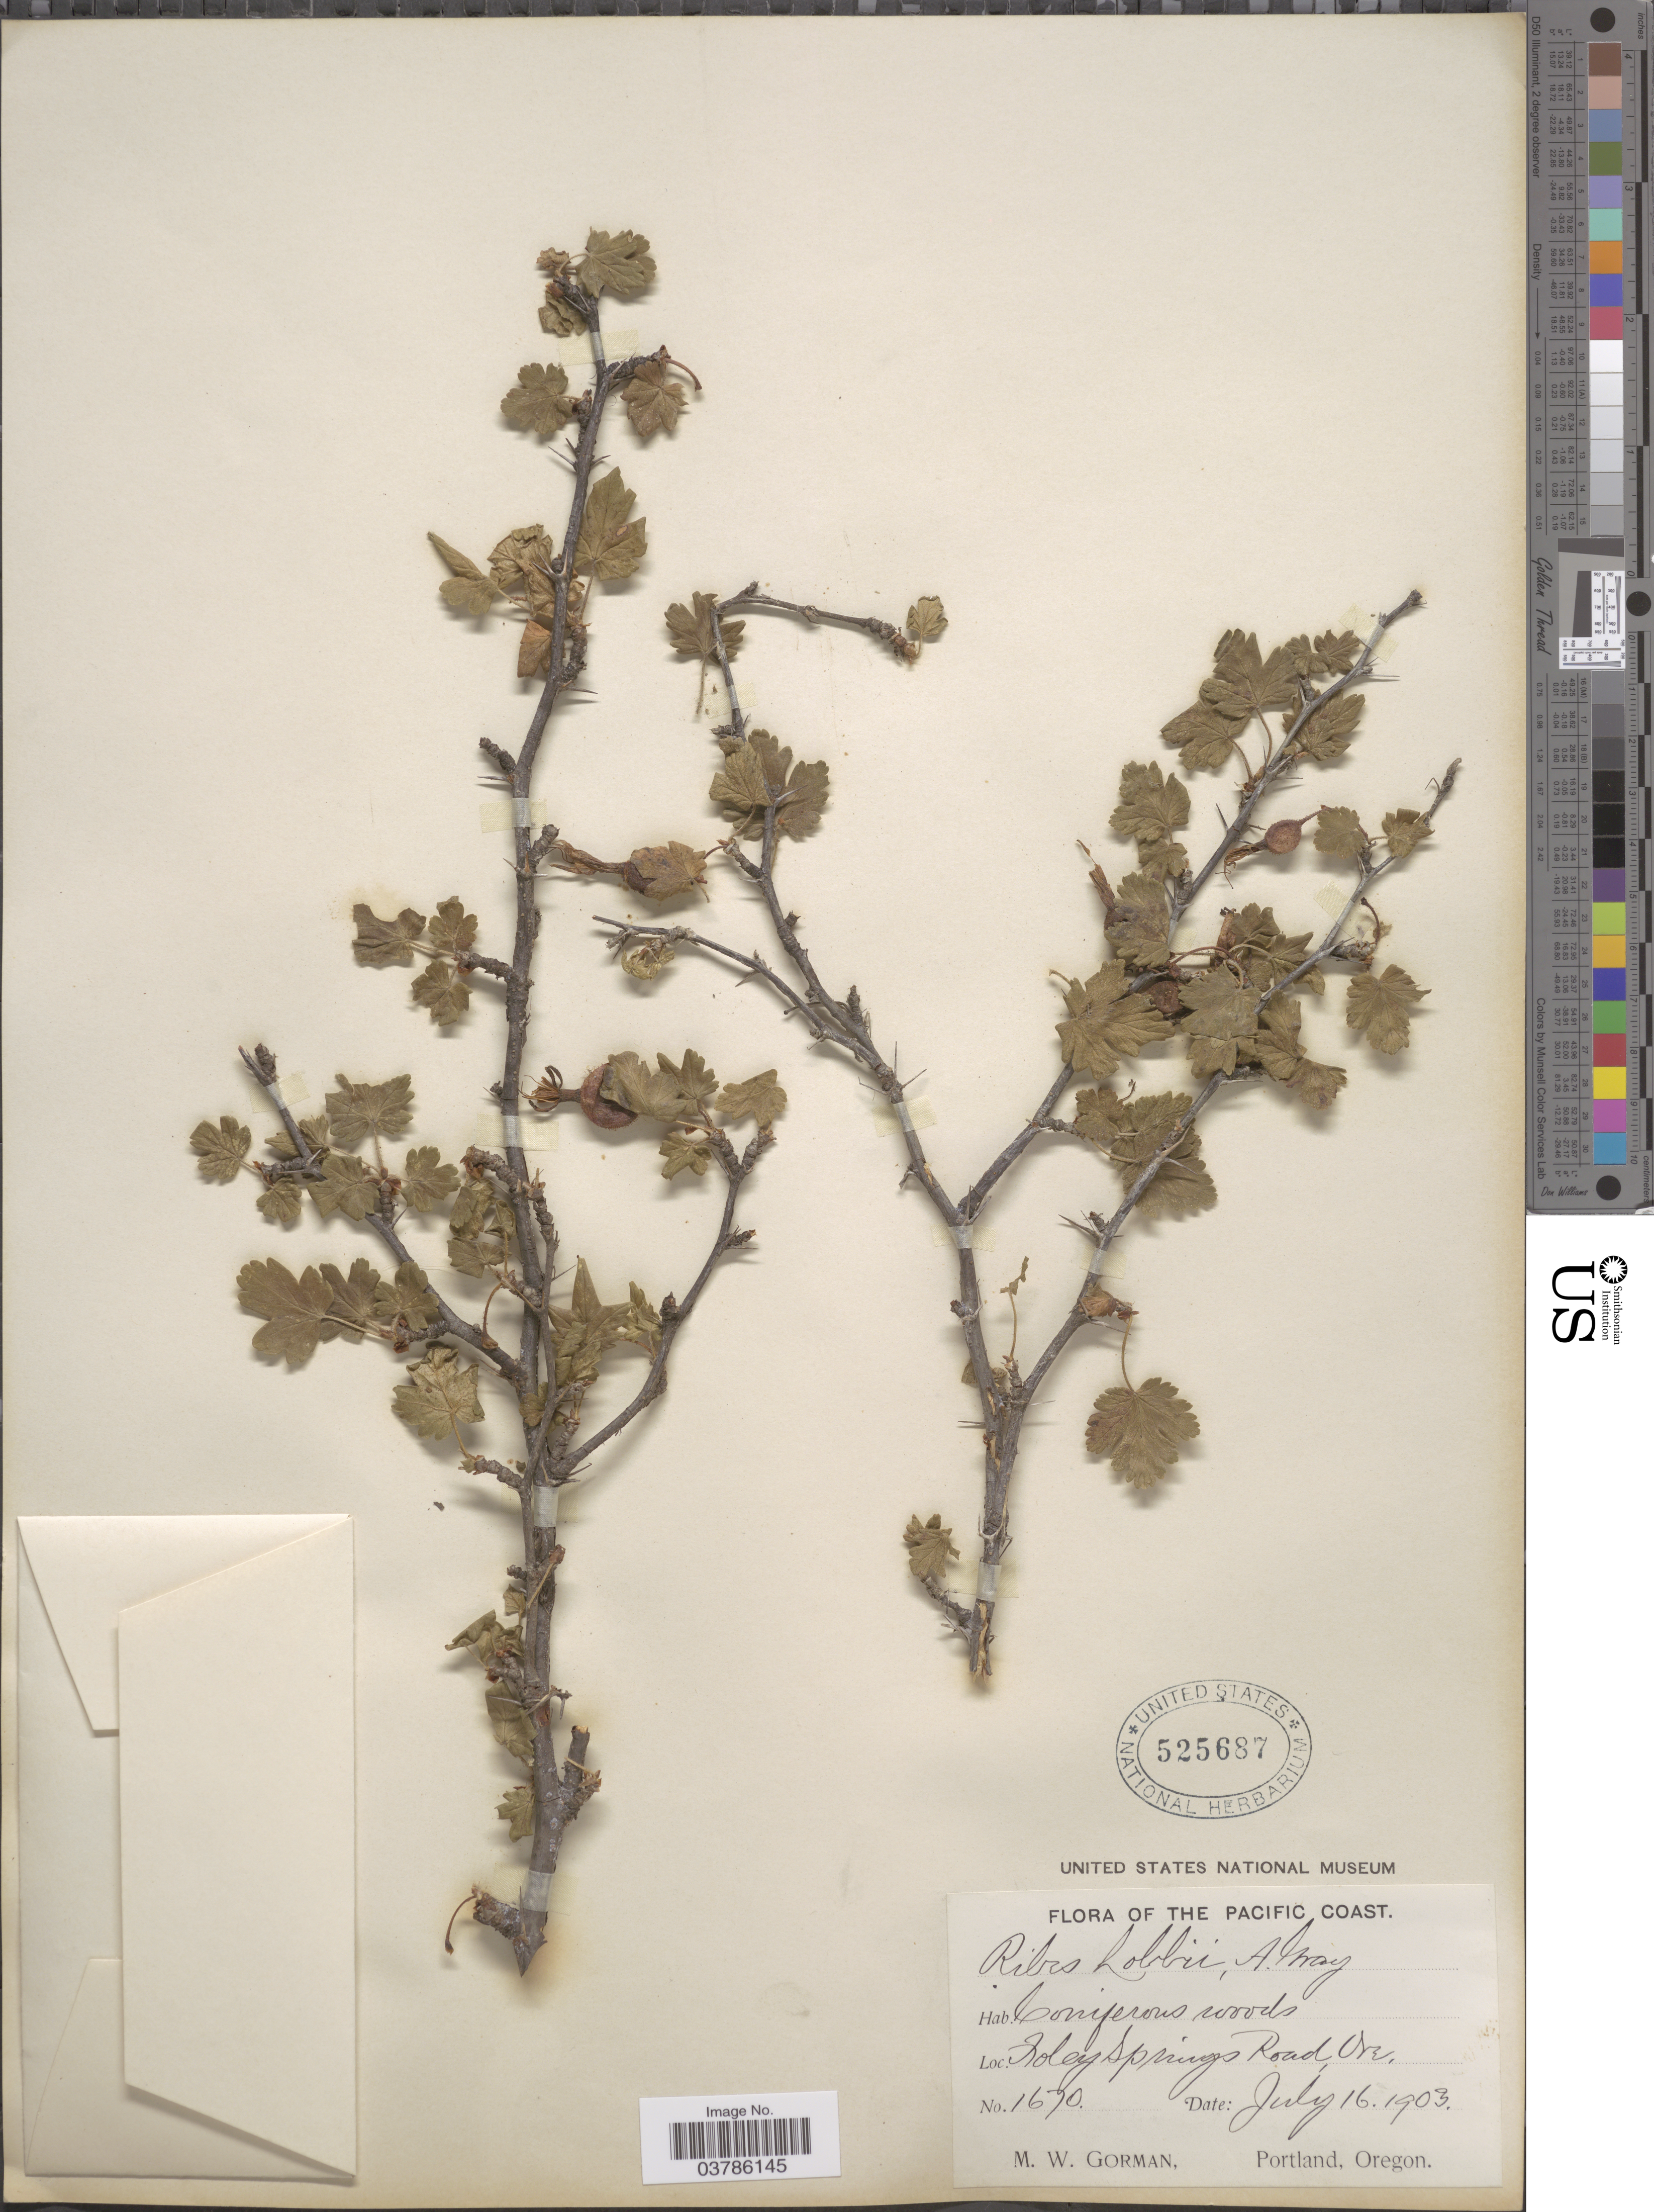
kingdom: Plantae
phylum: Tracheophyta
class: Magnoliopsida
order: Saxifragales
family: Grossulariaceae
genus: Ribes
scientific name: Ribes lobbii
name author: A. Gray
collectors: M. W. Gorman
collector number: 1670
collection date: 1903-07-16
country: United States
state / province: Oregon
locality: The Pacific Coast. Foley Springs Road.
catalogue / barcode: US 525687